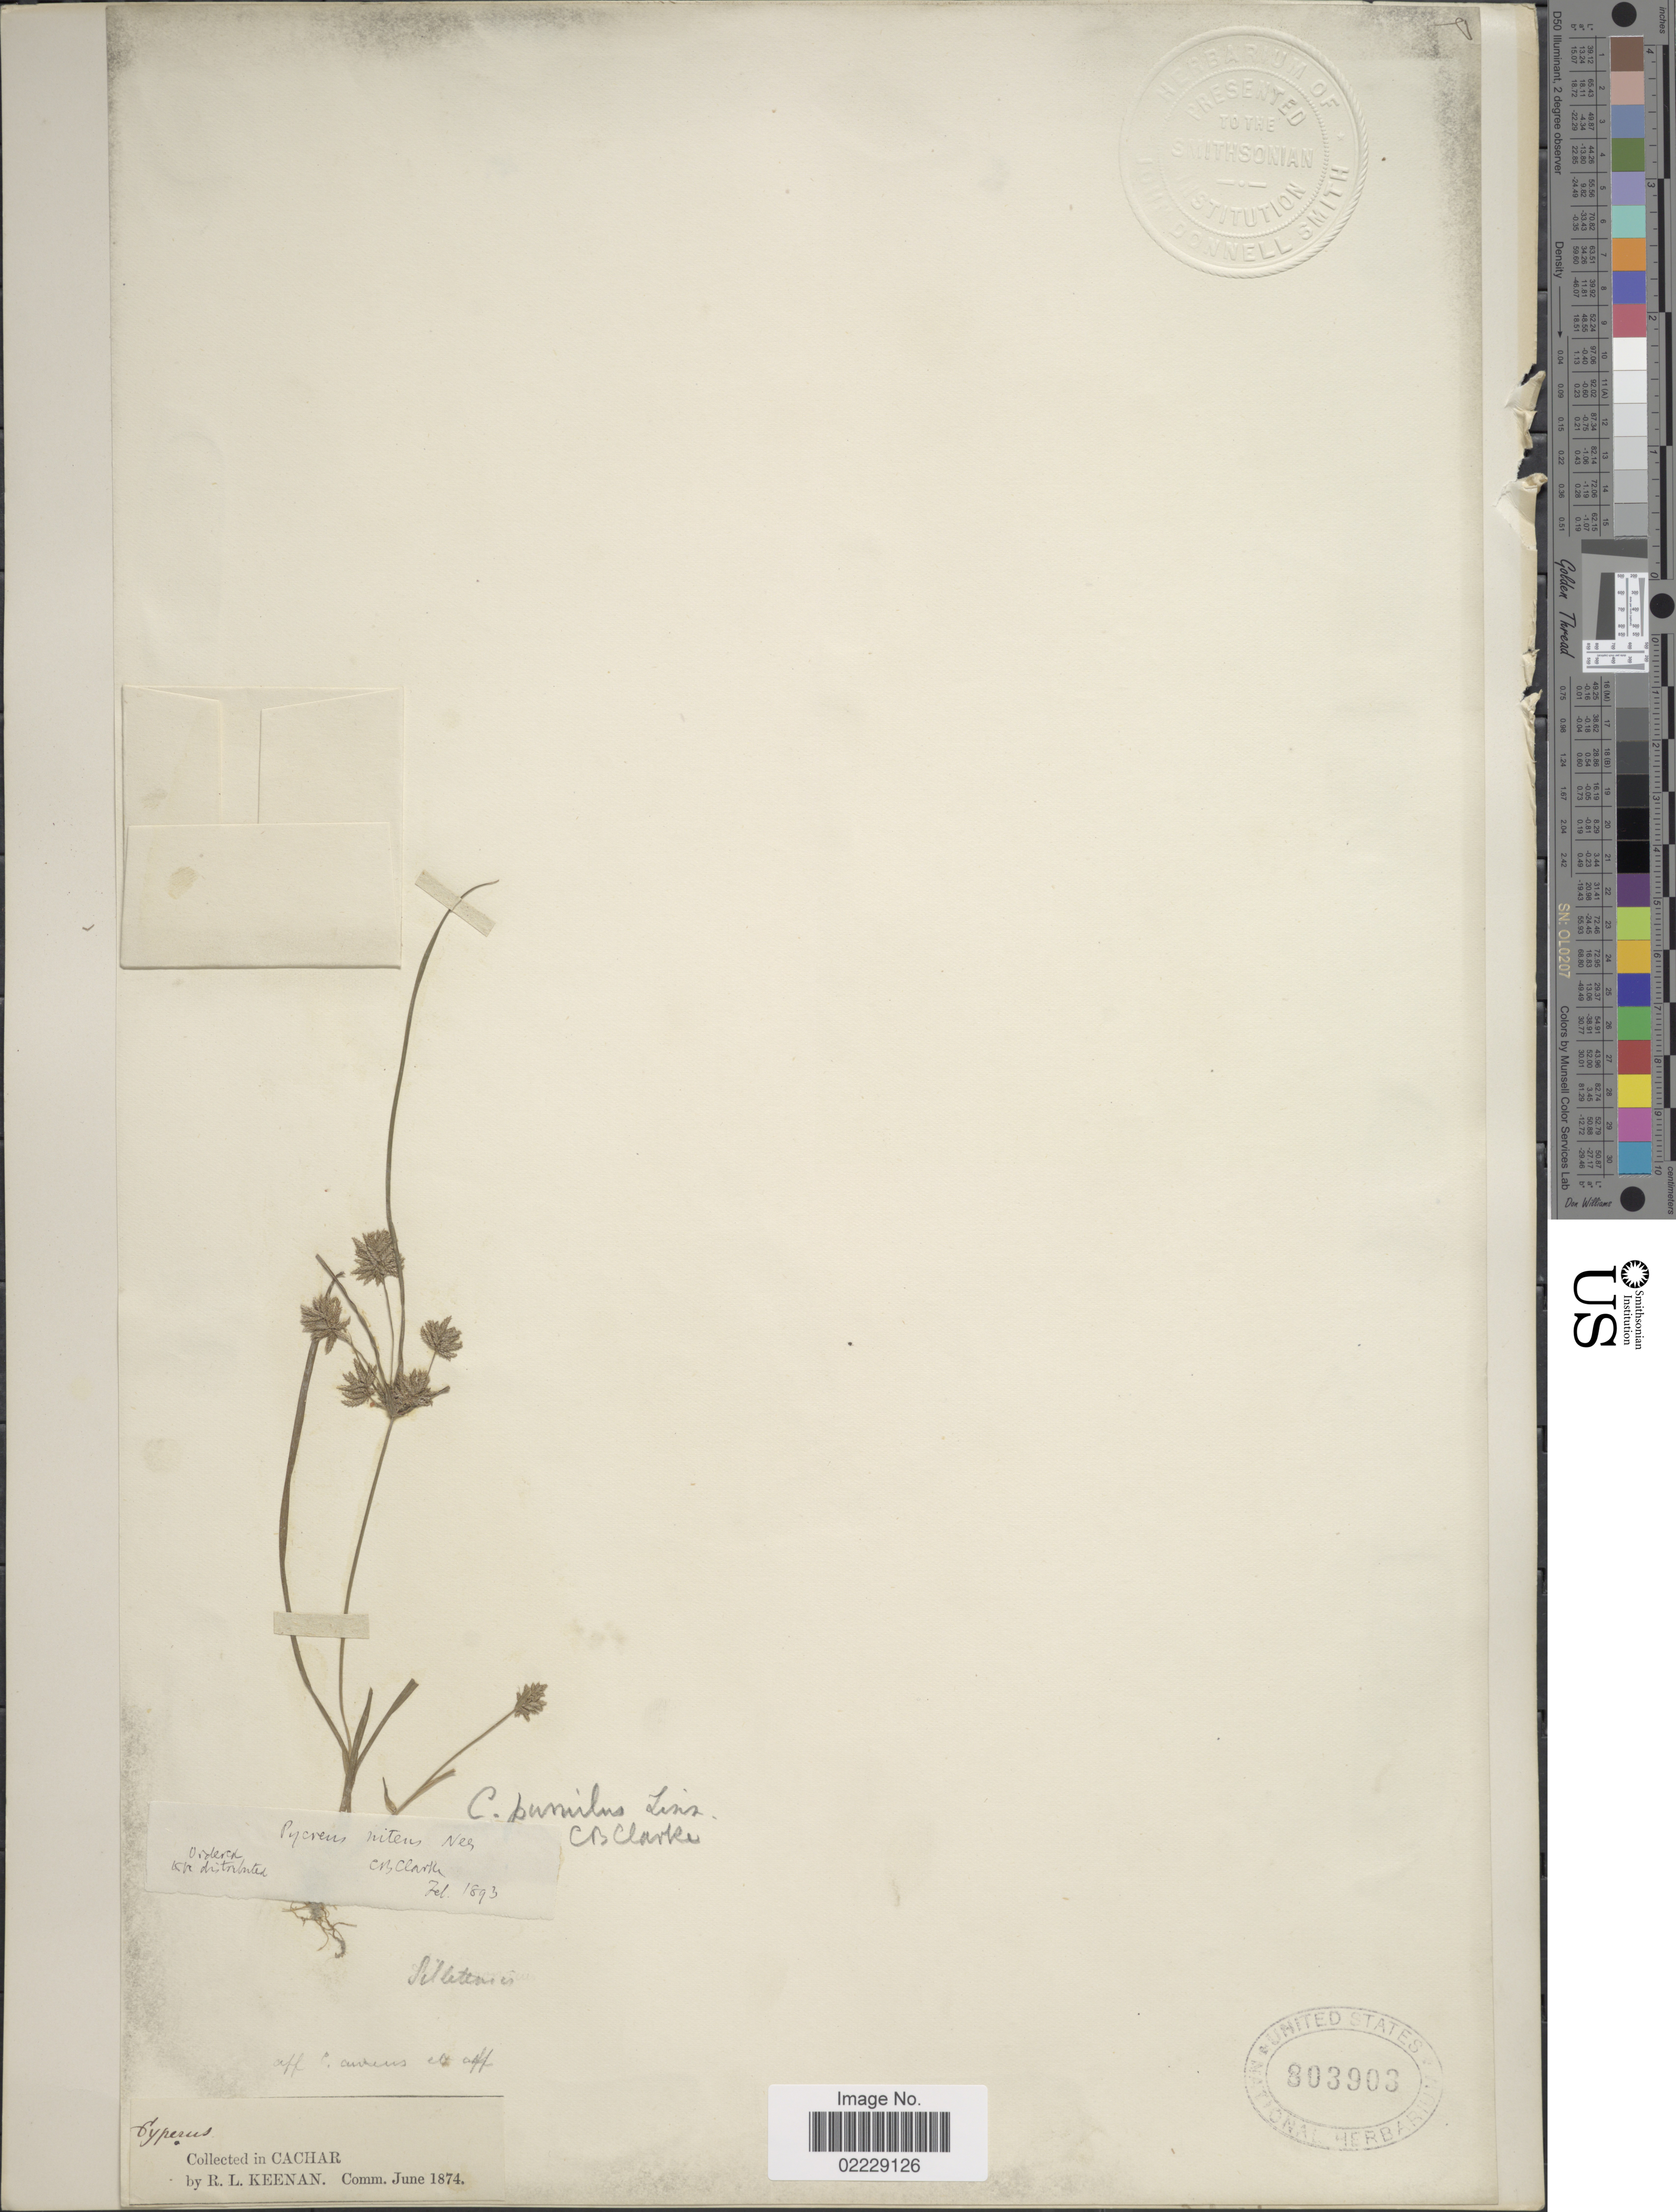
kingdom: Plantae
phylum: Tracheophyta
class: Liliopsida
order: Poales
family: Cyperaceae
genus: Cyperus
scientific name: Cyperus pumilus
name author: L.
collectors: R. Keenan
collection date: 1893-02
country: India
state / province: Assam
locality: Cachar.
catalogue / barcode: US 803903